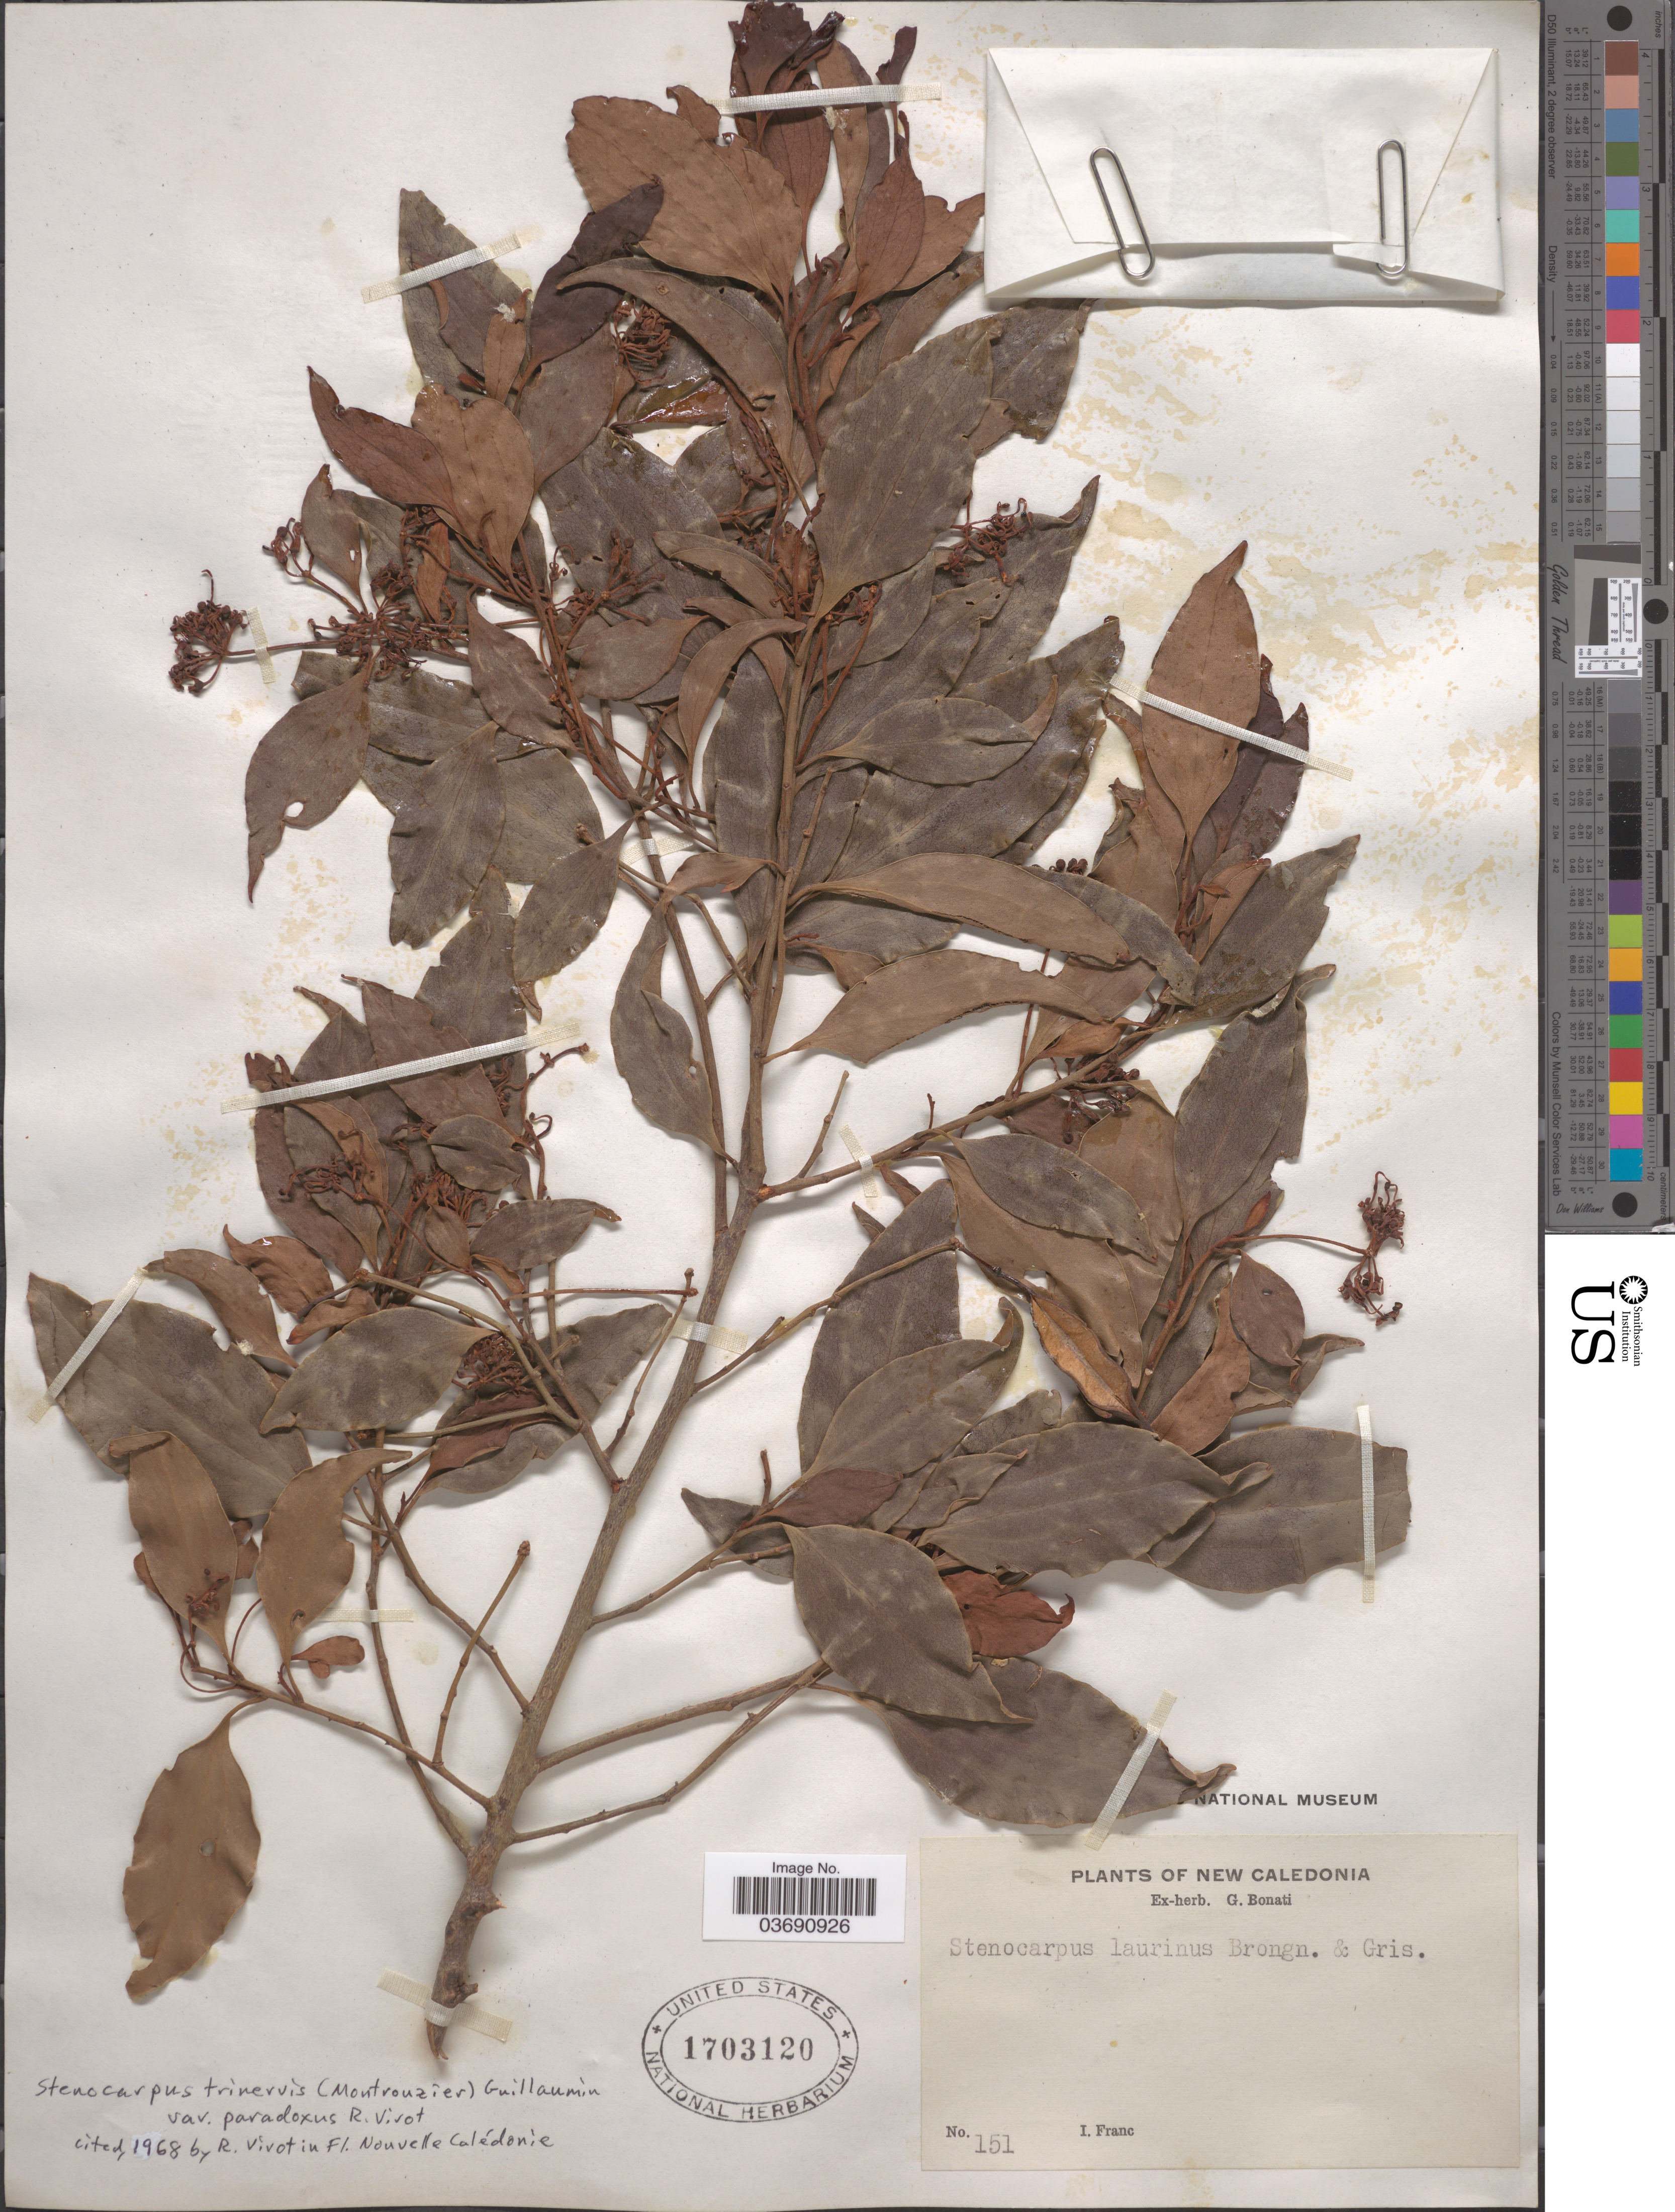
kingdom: Plantae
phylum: Tracheophyta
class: Magnoliopsida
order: Proteales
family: Proteaceae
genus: Stenocarpus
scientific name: Stenocarpus trinervis var. paradoxus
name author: R. Virot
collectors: I. Franc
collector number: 151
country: New Caledonia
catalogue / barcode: US 1703120